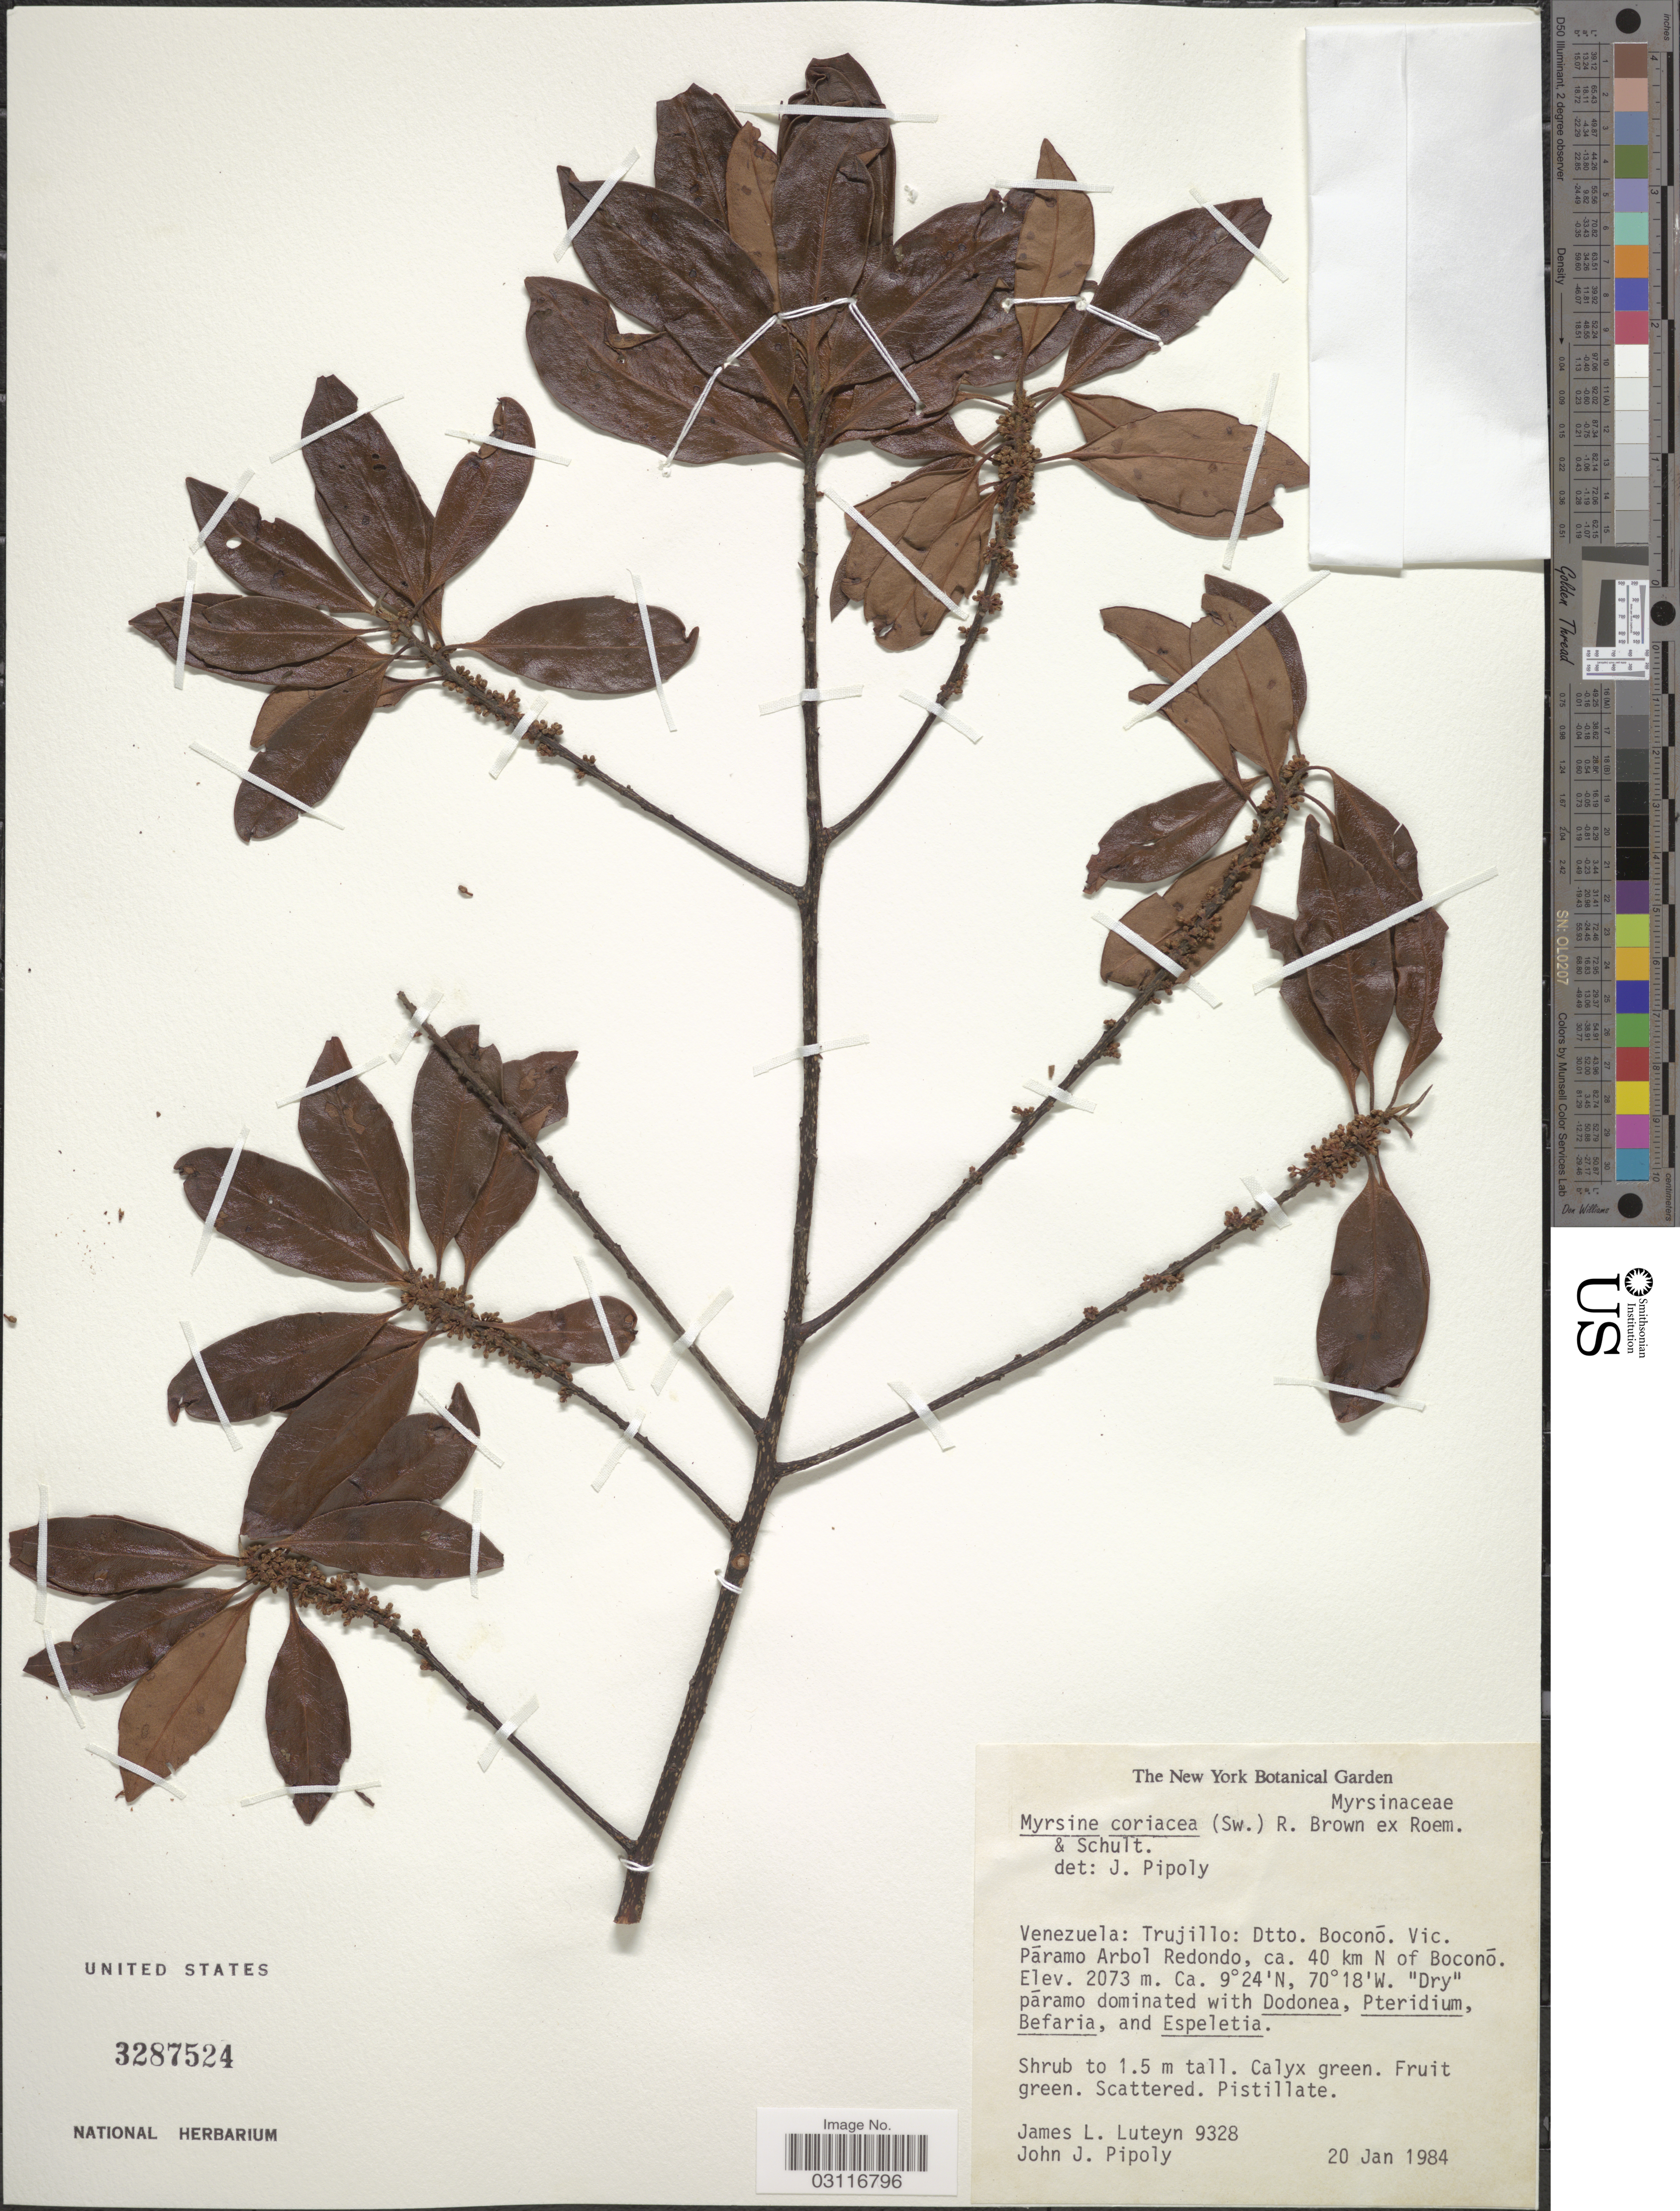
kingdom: Plantae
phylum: Tracheophyta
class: Magnoliopsida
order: Ericales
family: Primulaceae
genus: Myrsine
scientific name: Myrsine coriacea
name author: (Sw.) R. Br. ex Roem. & Schult.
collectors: J. Luteyn & J. J. Pipoly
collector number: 9328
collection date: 1984-01-20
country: Venezuela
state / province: Trujillo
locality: Dtto. Boconó. Vic. Páramo Arbol Redondo, ca. 40 km N of Boconó.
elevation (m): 2073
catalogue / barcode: US 3287524